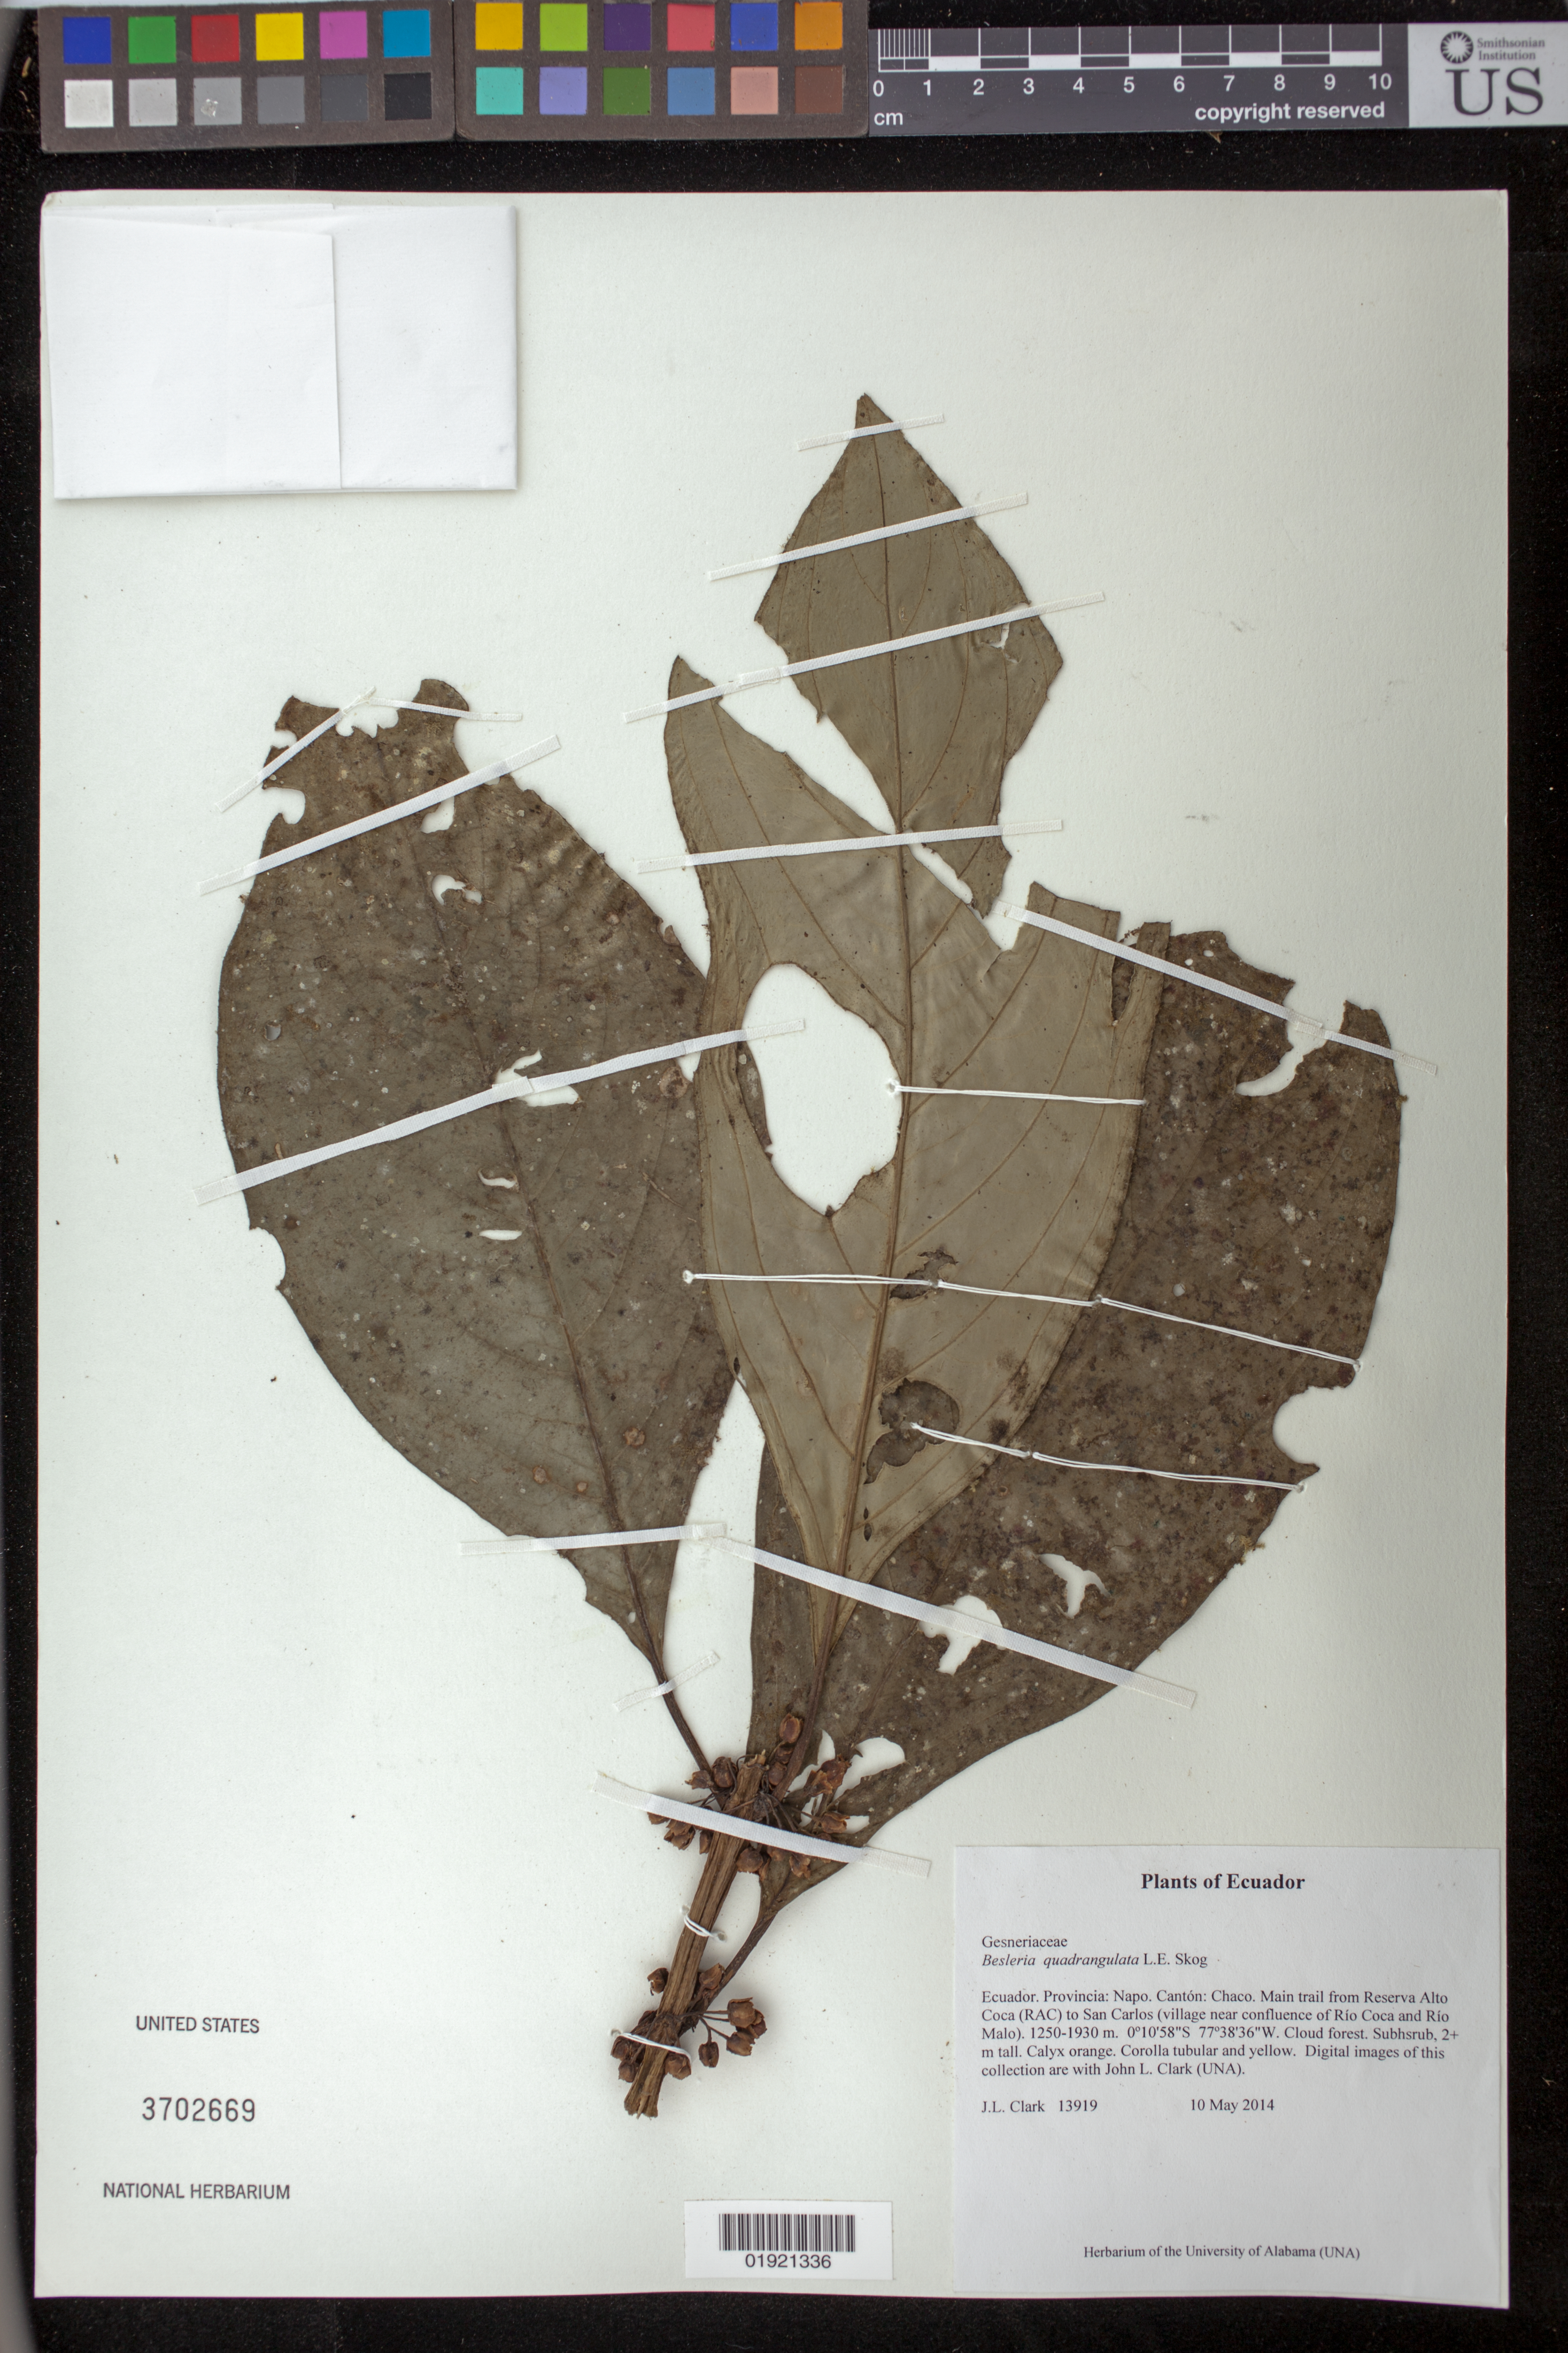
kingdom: Plantae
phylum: Tracheophyta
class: Magnoliopsida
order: Lamiales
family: Gesneriaceae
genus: Besleria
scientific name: Besleria quadrangulata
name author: L.E. Skog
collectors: J. L. Clark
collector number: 13919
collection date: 2014-05-10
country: Ecuador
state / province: Napo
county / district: El Chaco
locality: Main trail from Reserva Alto Coca (RAC) to San Carlos (village near confluence of Rio COca and Rio Malo).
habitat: Cloud forest.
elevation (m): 1250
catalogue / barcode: US 3702669